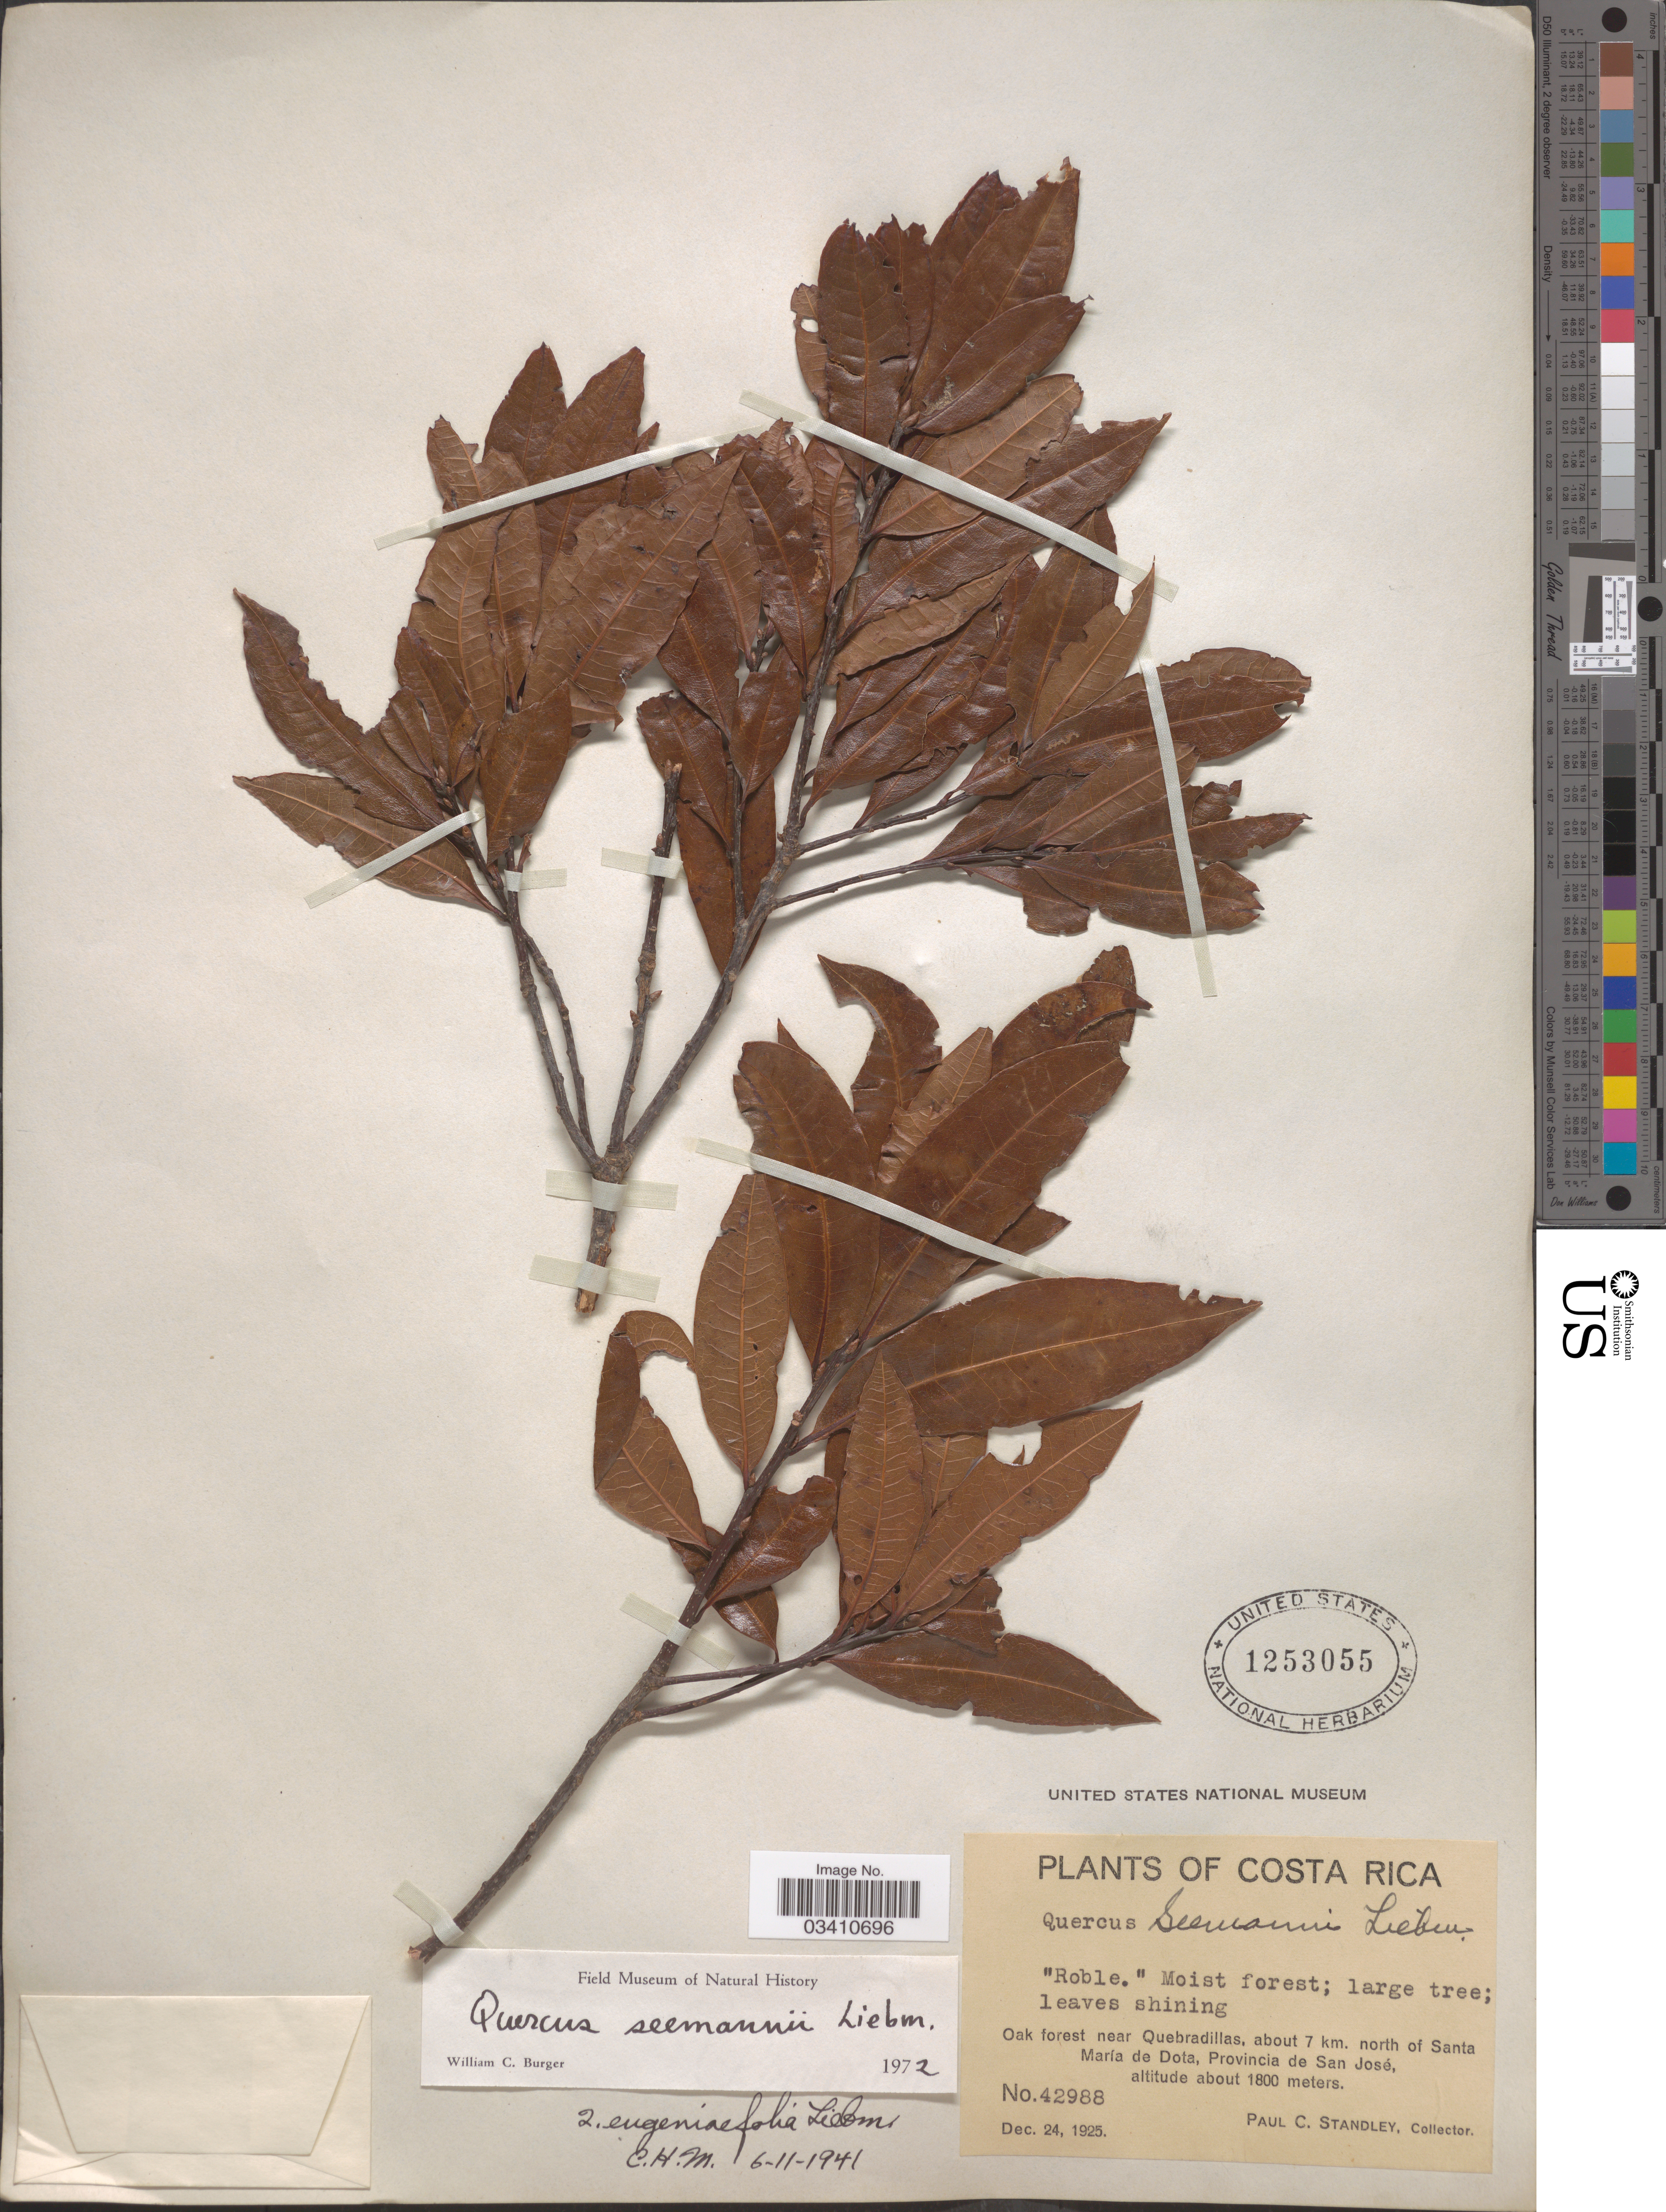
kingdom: Plantae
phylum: Tracheophyta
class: Magnoliopsida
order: Fagales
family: Fagaceae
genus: Quercus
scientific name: Quercus seemannii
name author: Liebm.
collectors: P. C. Standley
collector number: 42988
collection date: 1925-12-24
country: Costa Rica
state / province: San José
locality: Oak forest near Quebradillas, about 7 km. north of Santa María de Dota.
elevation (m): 1800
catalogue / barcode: US 1253055